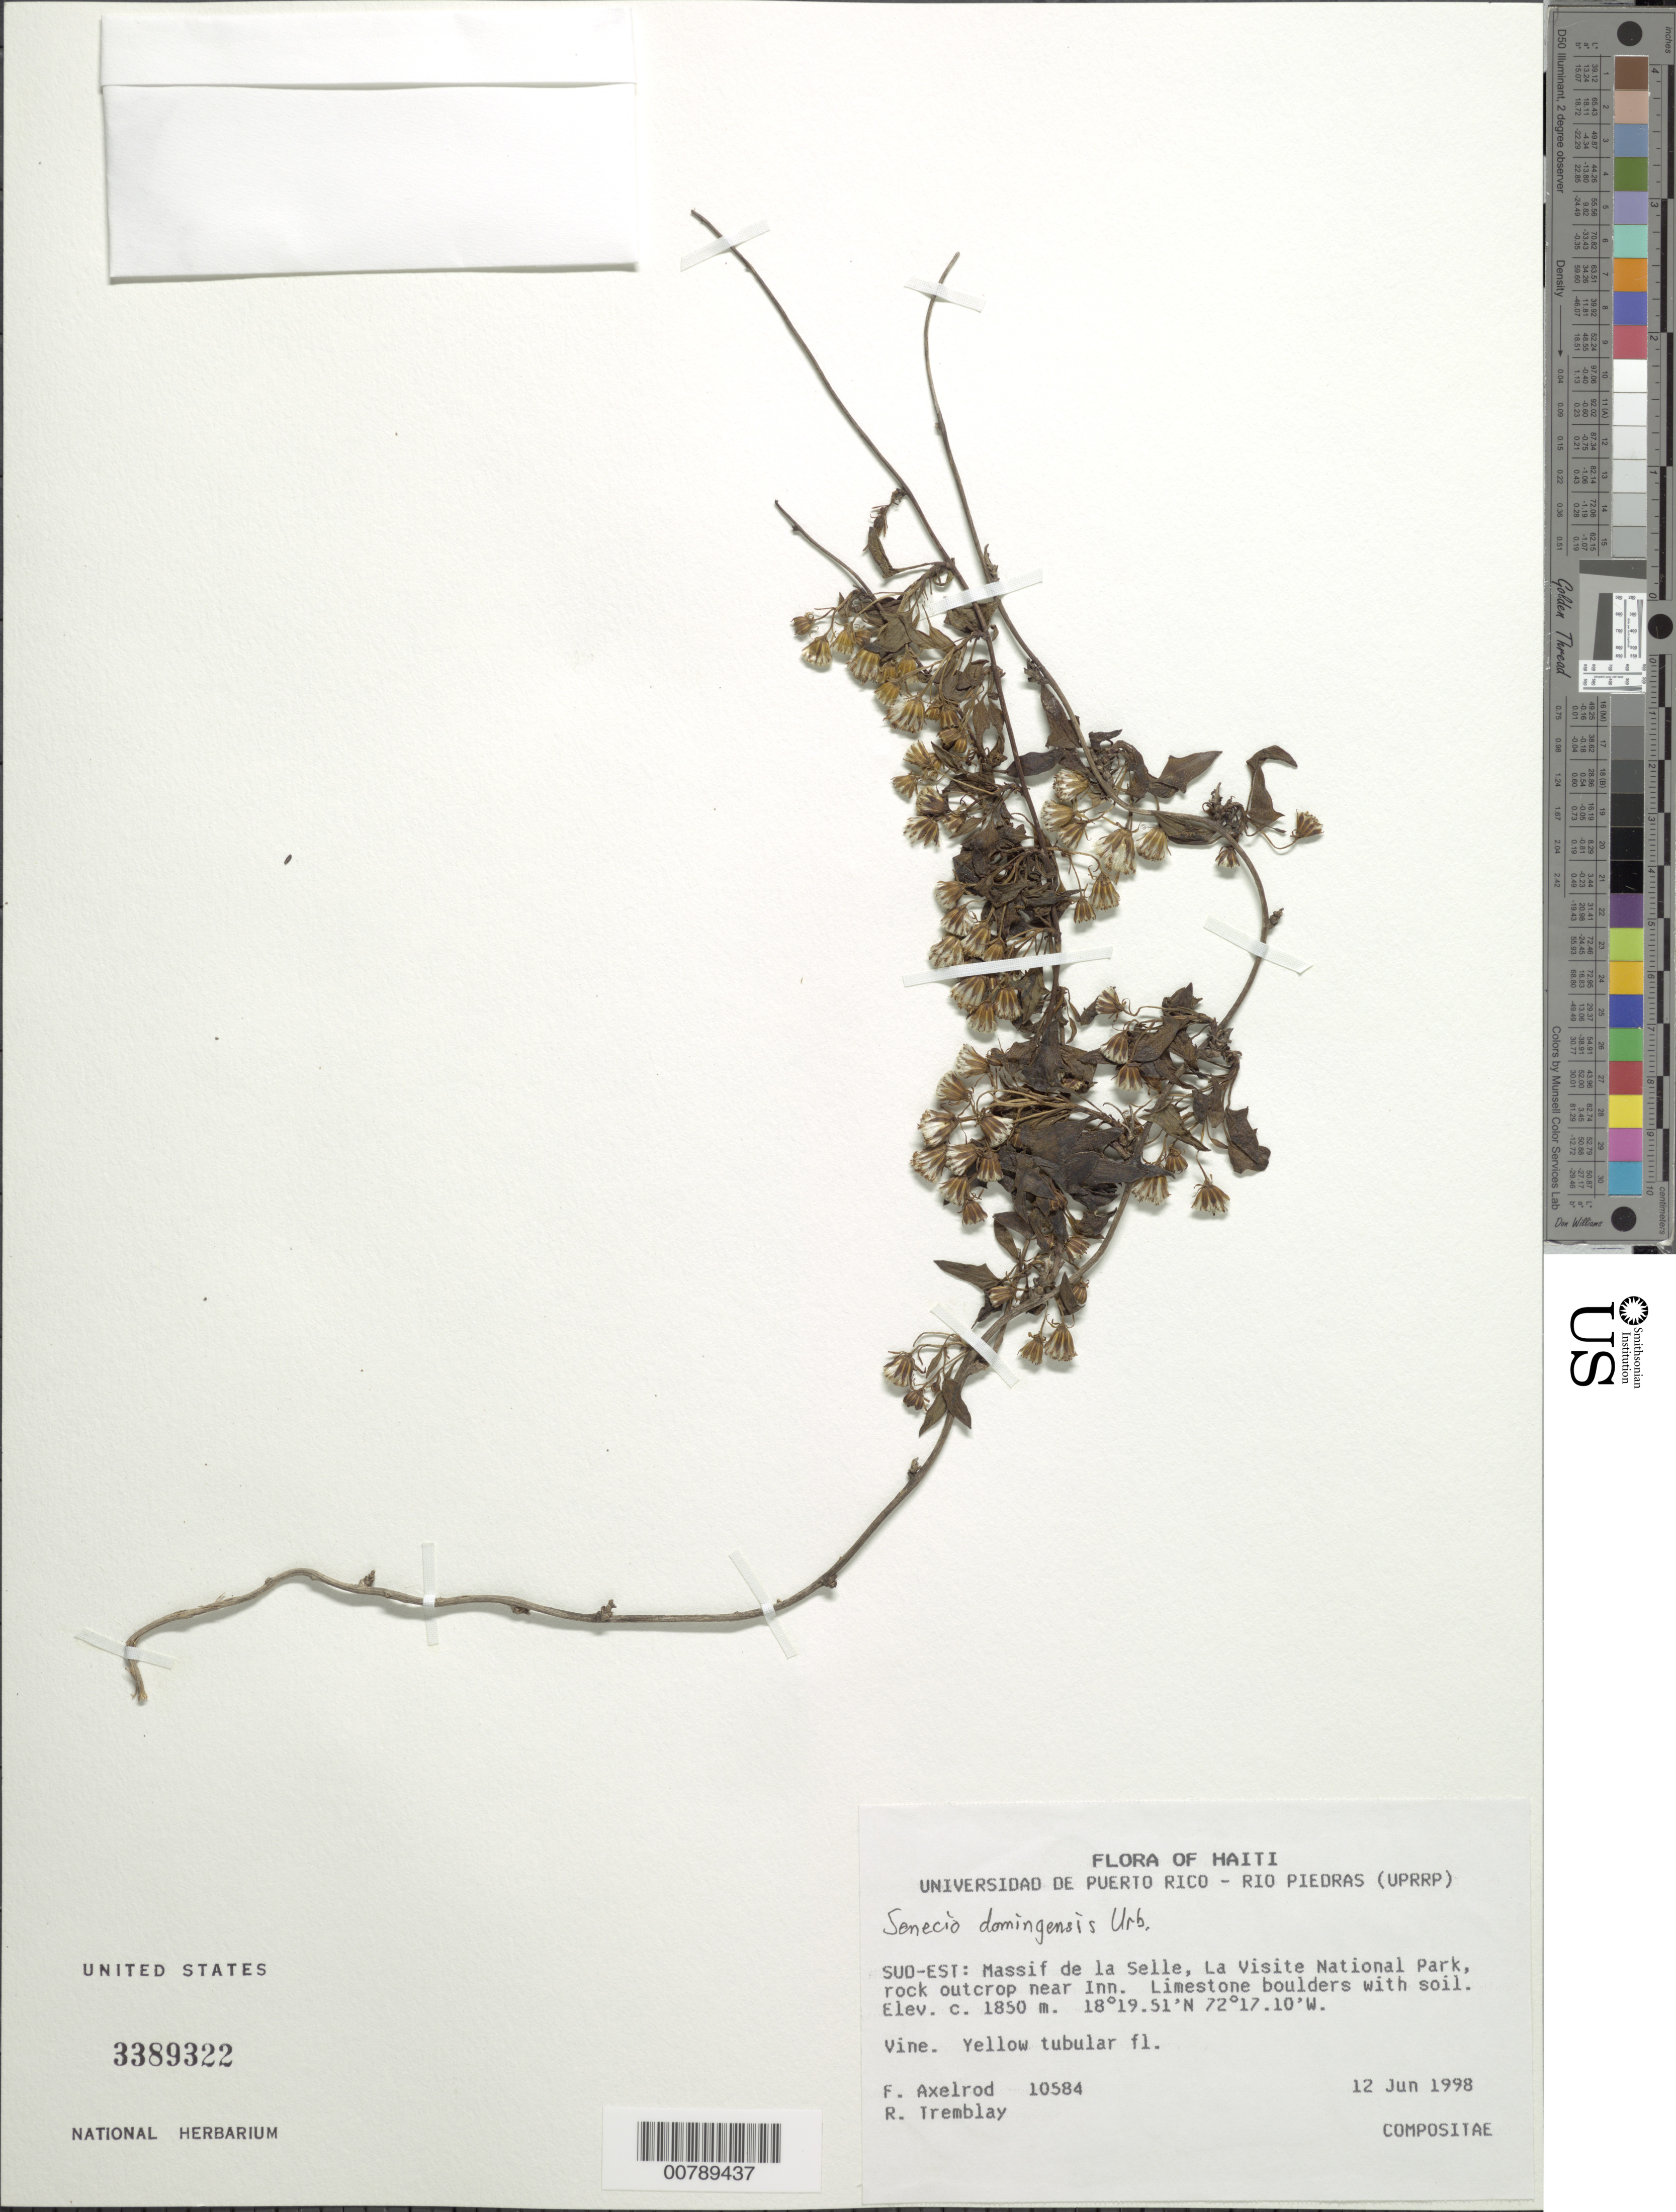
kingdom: Plantae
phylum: Tracheophyta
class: Magnoliopsida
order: Asterales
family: Asteraceae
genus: Leonis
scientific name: Leonis trineura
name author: (Griseb.) B. Nord.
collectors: F. S. Axelrod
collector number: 10584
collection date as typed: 12 Jun 1998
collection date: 1998-06-12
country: Haiti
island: Hispaniola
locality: Sud-Est: Massif de la Selle, La Visite National Park, rock outcrop near Inn. Limestone boulders with soil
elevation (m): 1850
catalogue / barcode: US 3389322